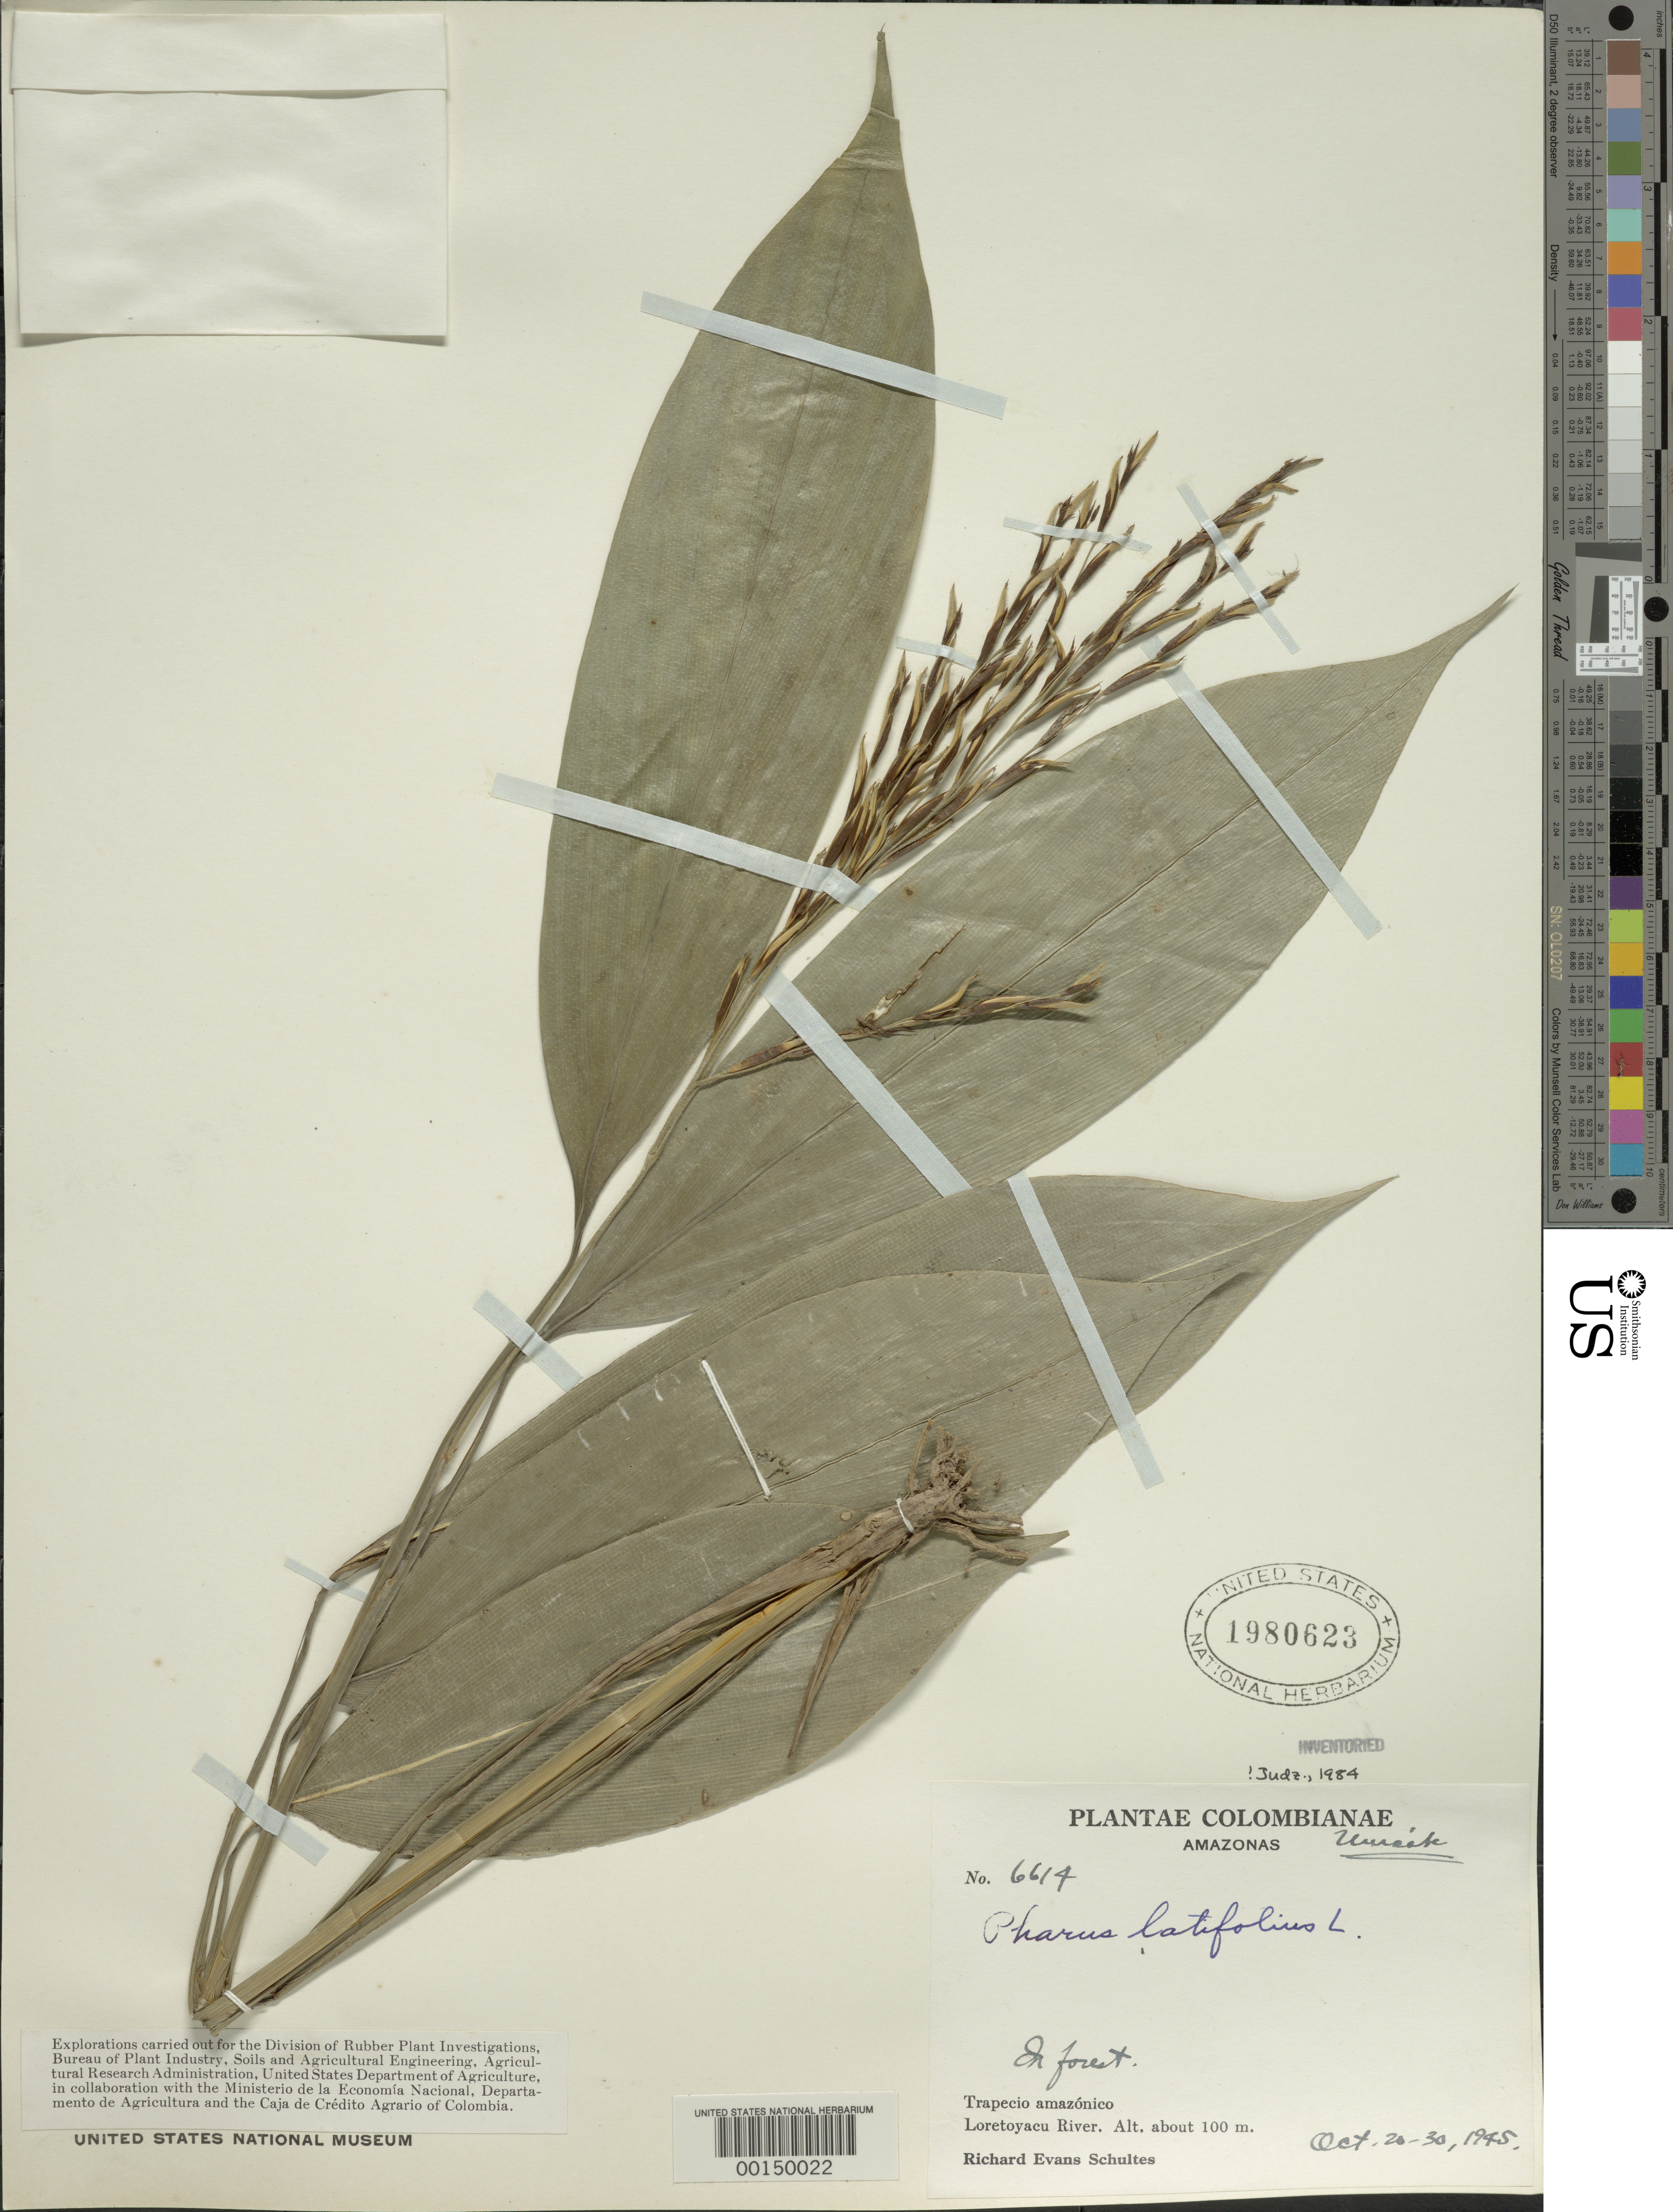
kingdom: Plantae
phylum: Tracheophyta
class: Liliopsida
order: Poales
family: Poaceae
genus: Pharus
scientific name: Pharus latifolius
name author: L.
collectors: R. E. Schultes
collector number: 6614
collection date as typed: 20 Oct 1945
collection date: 1945-10-20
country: Colombia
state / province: Amazônas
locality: Loreta-Yacu River.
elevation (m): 100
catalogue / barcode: US 1980623